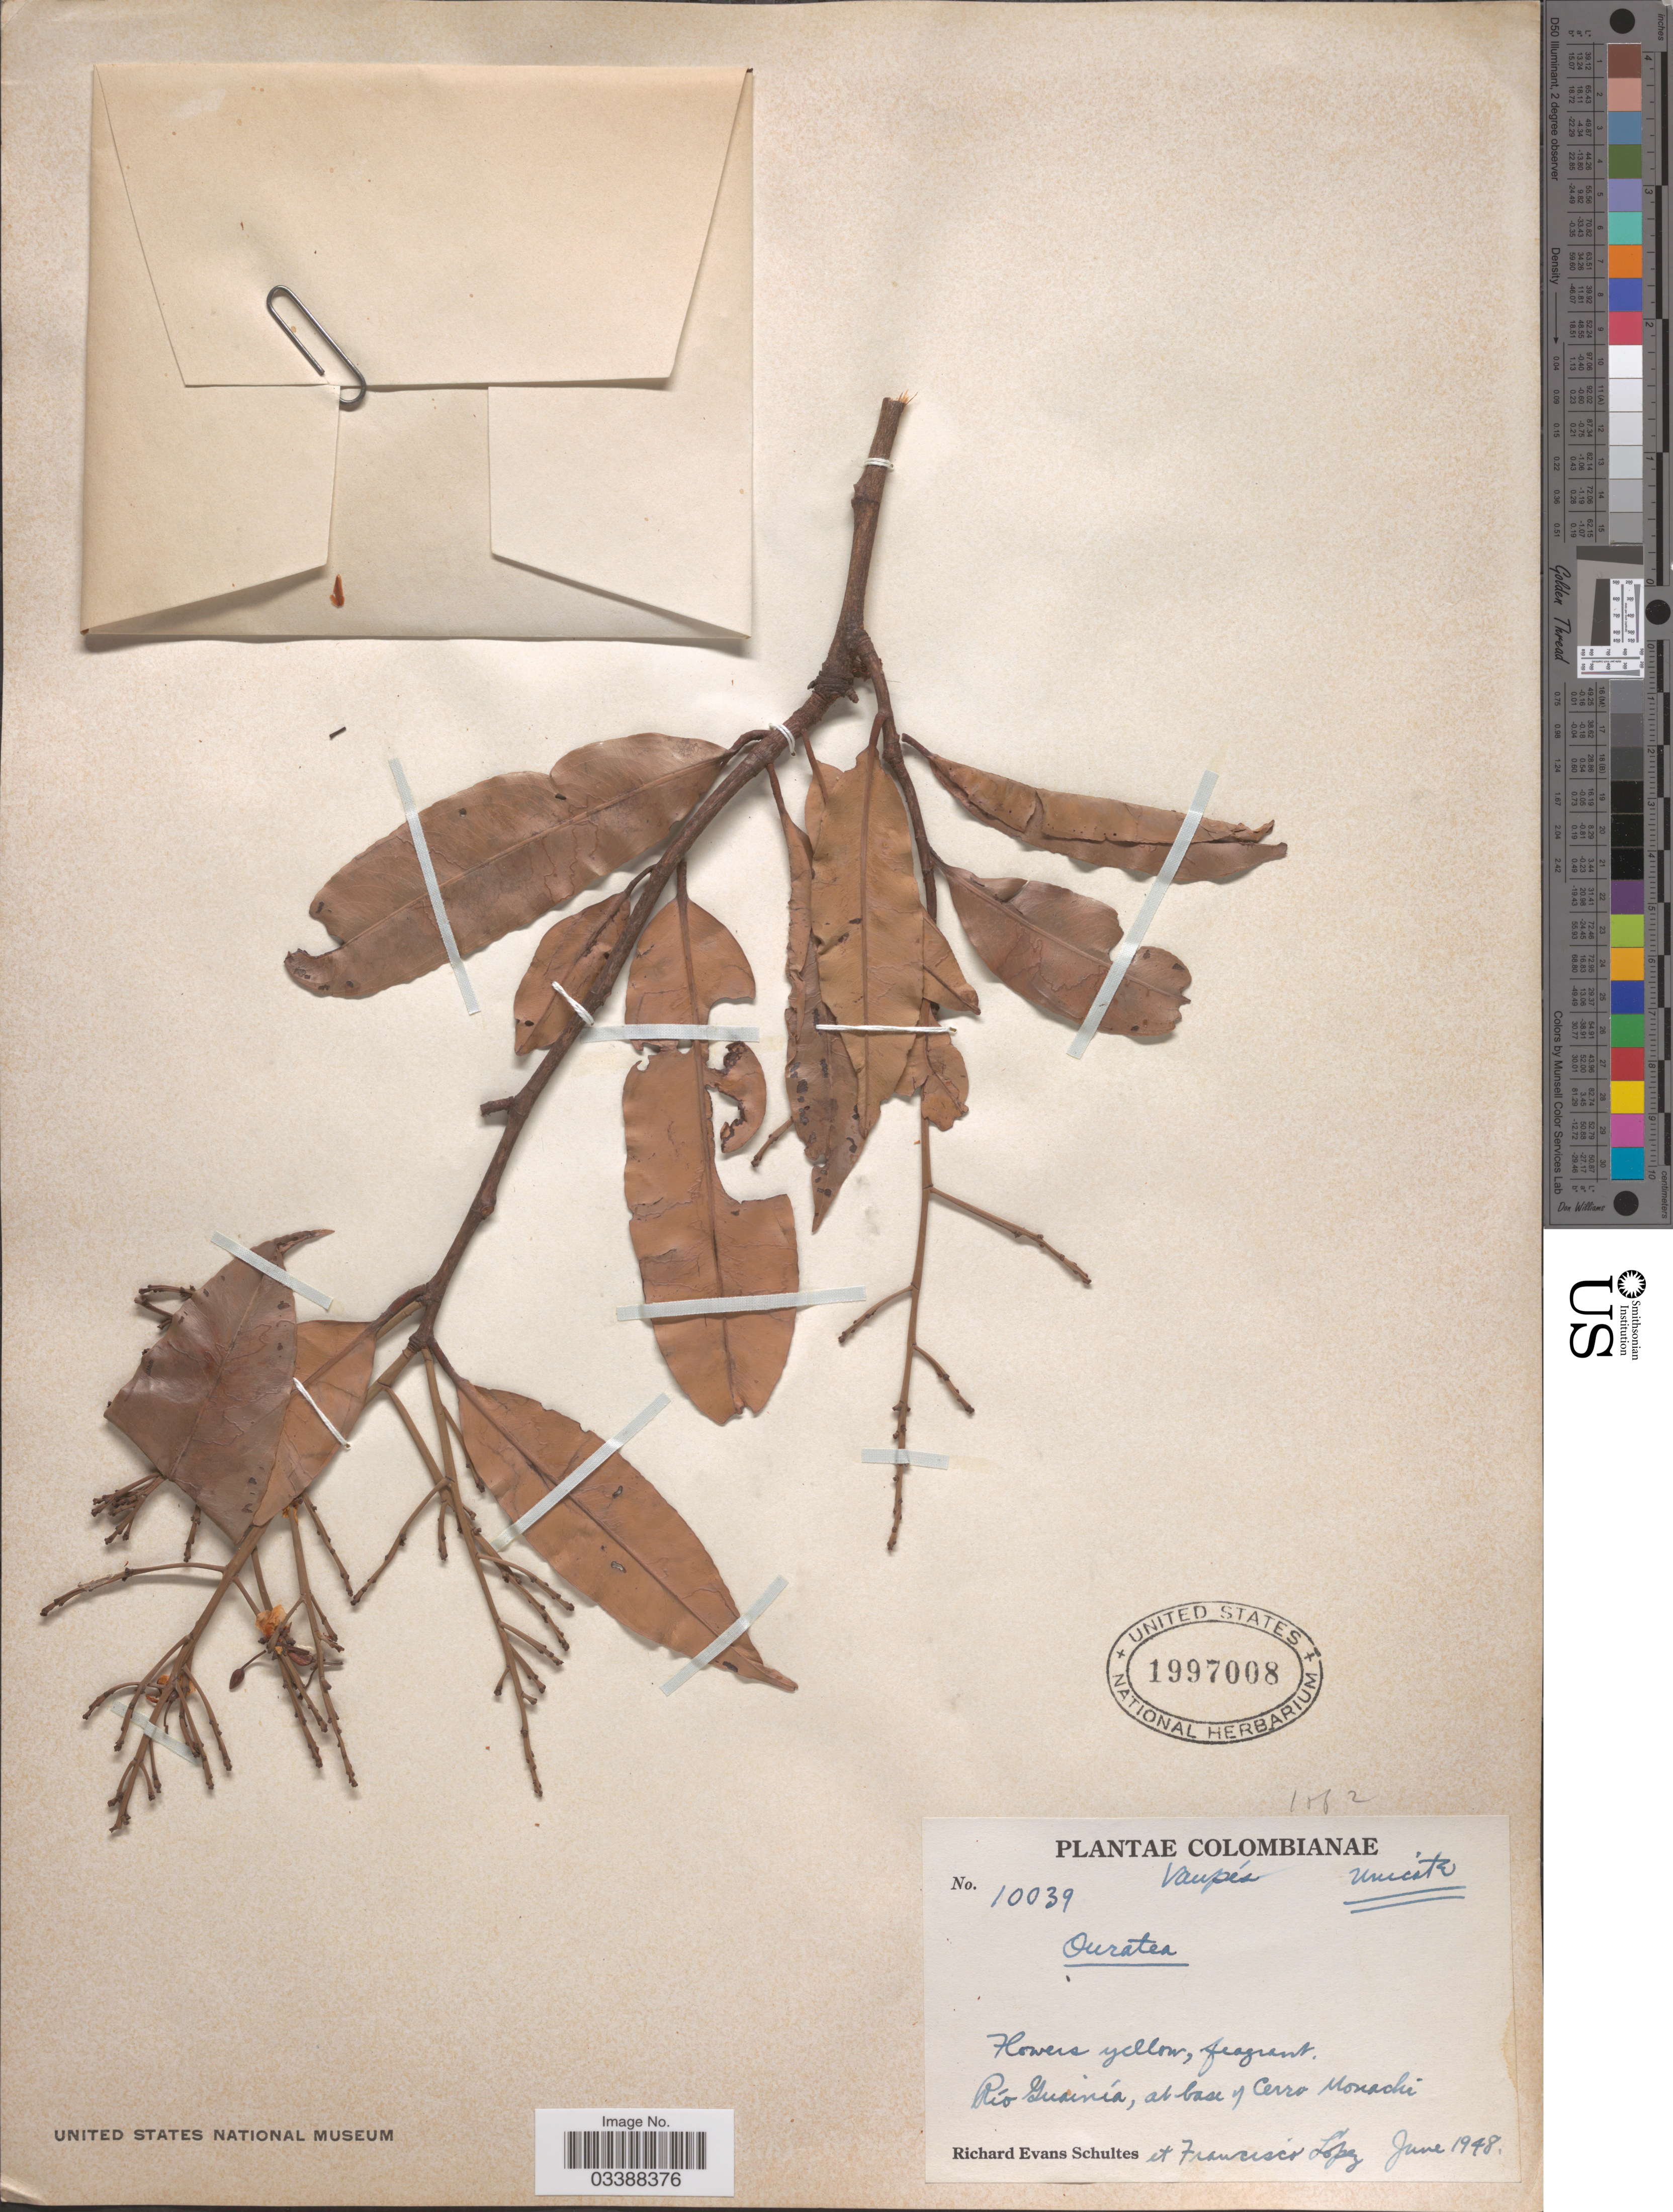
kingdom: Plantae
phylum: Tracheophyta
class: Magnoliopsida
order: Malpighiales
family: Ochnaceae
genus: Ouratea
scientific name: Ouratea sp.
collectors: R. E. Schultes & F. Lopéz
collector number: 10039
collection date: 1948-06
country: Colombia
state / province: Vaupés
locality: Río Guainía, at base of Cerro Monachi.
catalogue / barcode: US 1997008